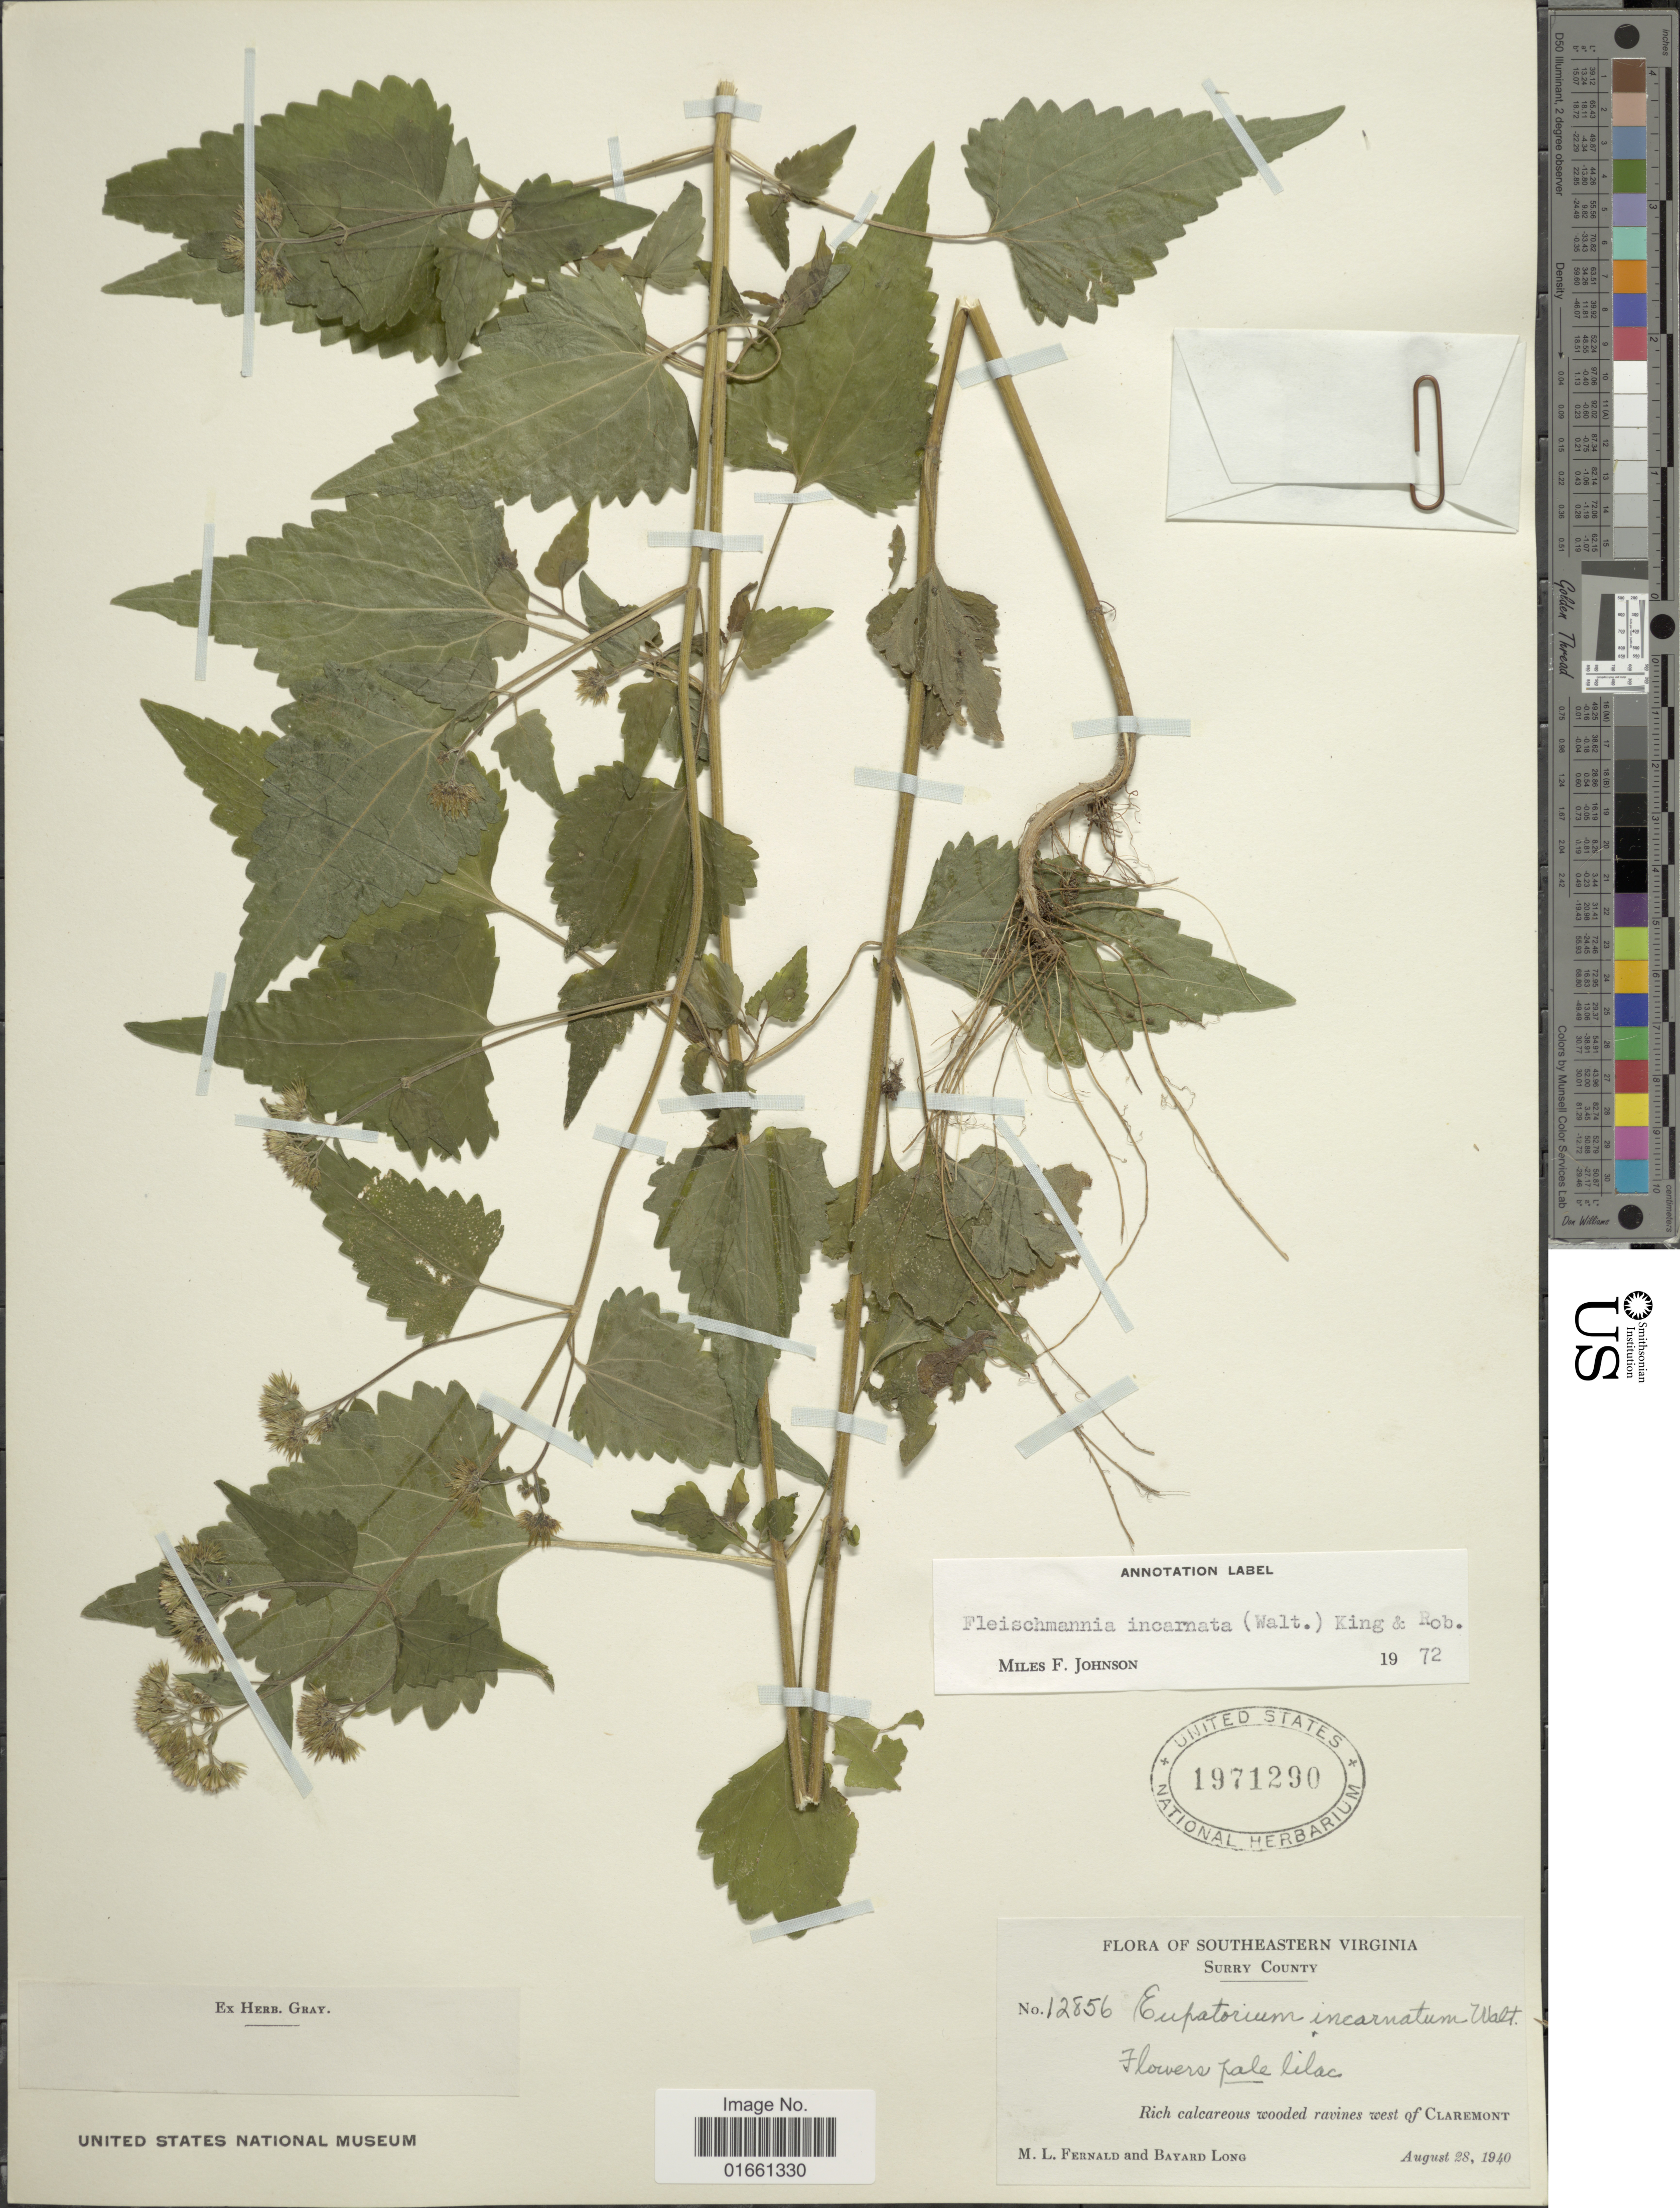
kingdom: Plantae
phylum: Tracheophyta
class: Magnoliopsida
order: Asterales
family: Asteraceae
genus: Fleischmannia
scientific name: Fleischmannia incarnata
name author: (Walter) R.M. King & H. Rob.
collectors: M. L. Fernald & B. Long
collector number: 12856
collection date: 1940-08-28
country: United States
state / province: Virginia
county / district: Surry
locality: Surry County, Rich calcareous wooded ravines west of Clarmont.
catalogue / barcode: US 1971290